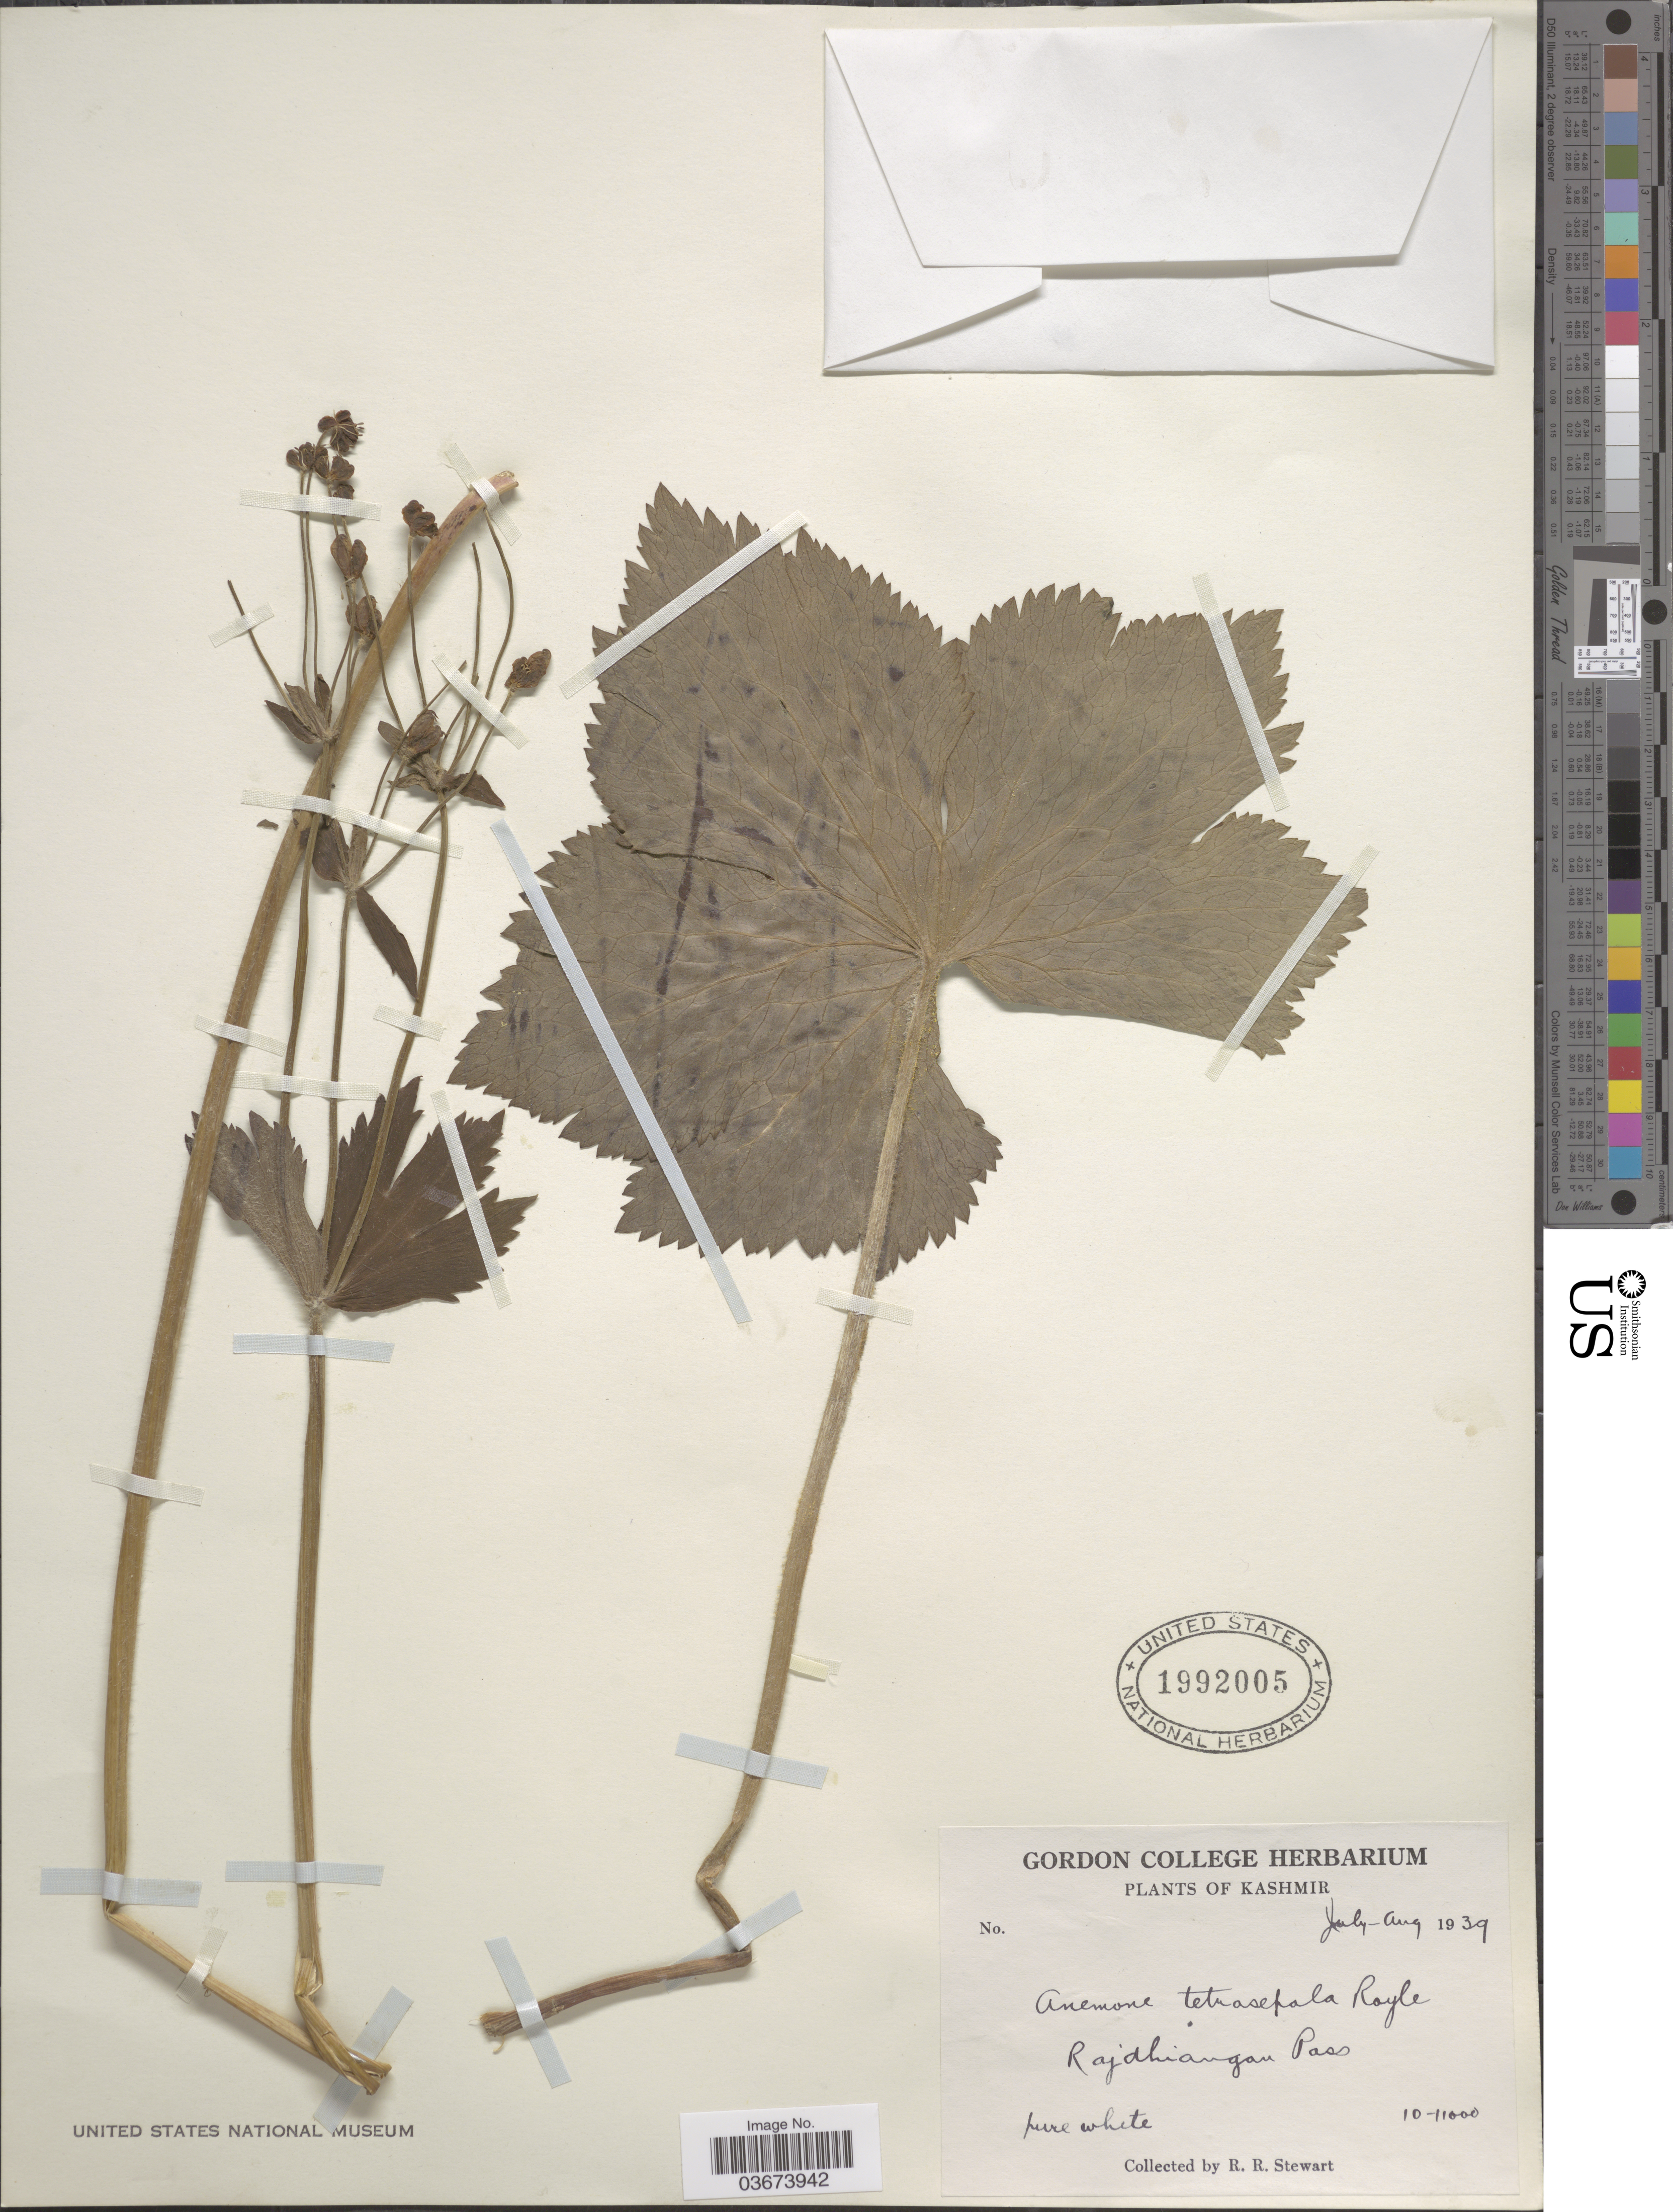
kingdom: Plantae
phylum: Tracheophyta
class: Magnoliopsida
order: Ranunculales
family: Ranunculaceae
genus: Anemone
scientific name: Anemone tetrasepala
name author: Royle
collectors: R. Stewart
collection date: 1939-07/1939-08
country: India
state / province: Jammu and Kashmir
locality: Rajdhiangan Pass. Kashmir.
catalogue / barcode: US 1992005